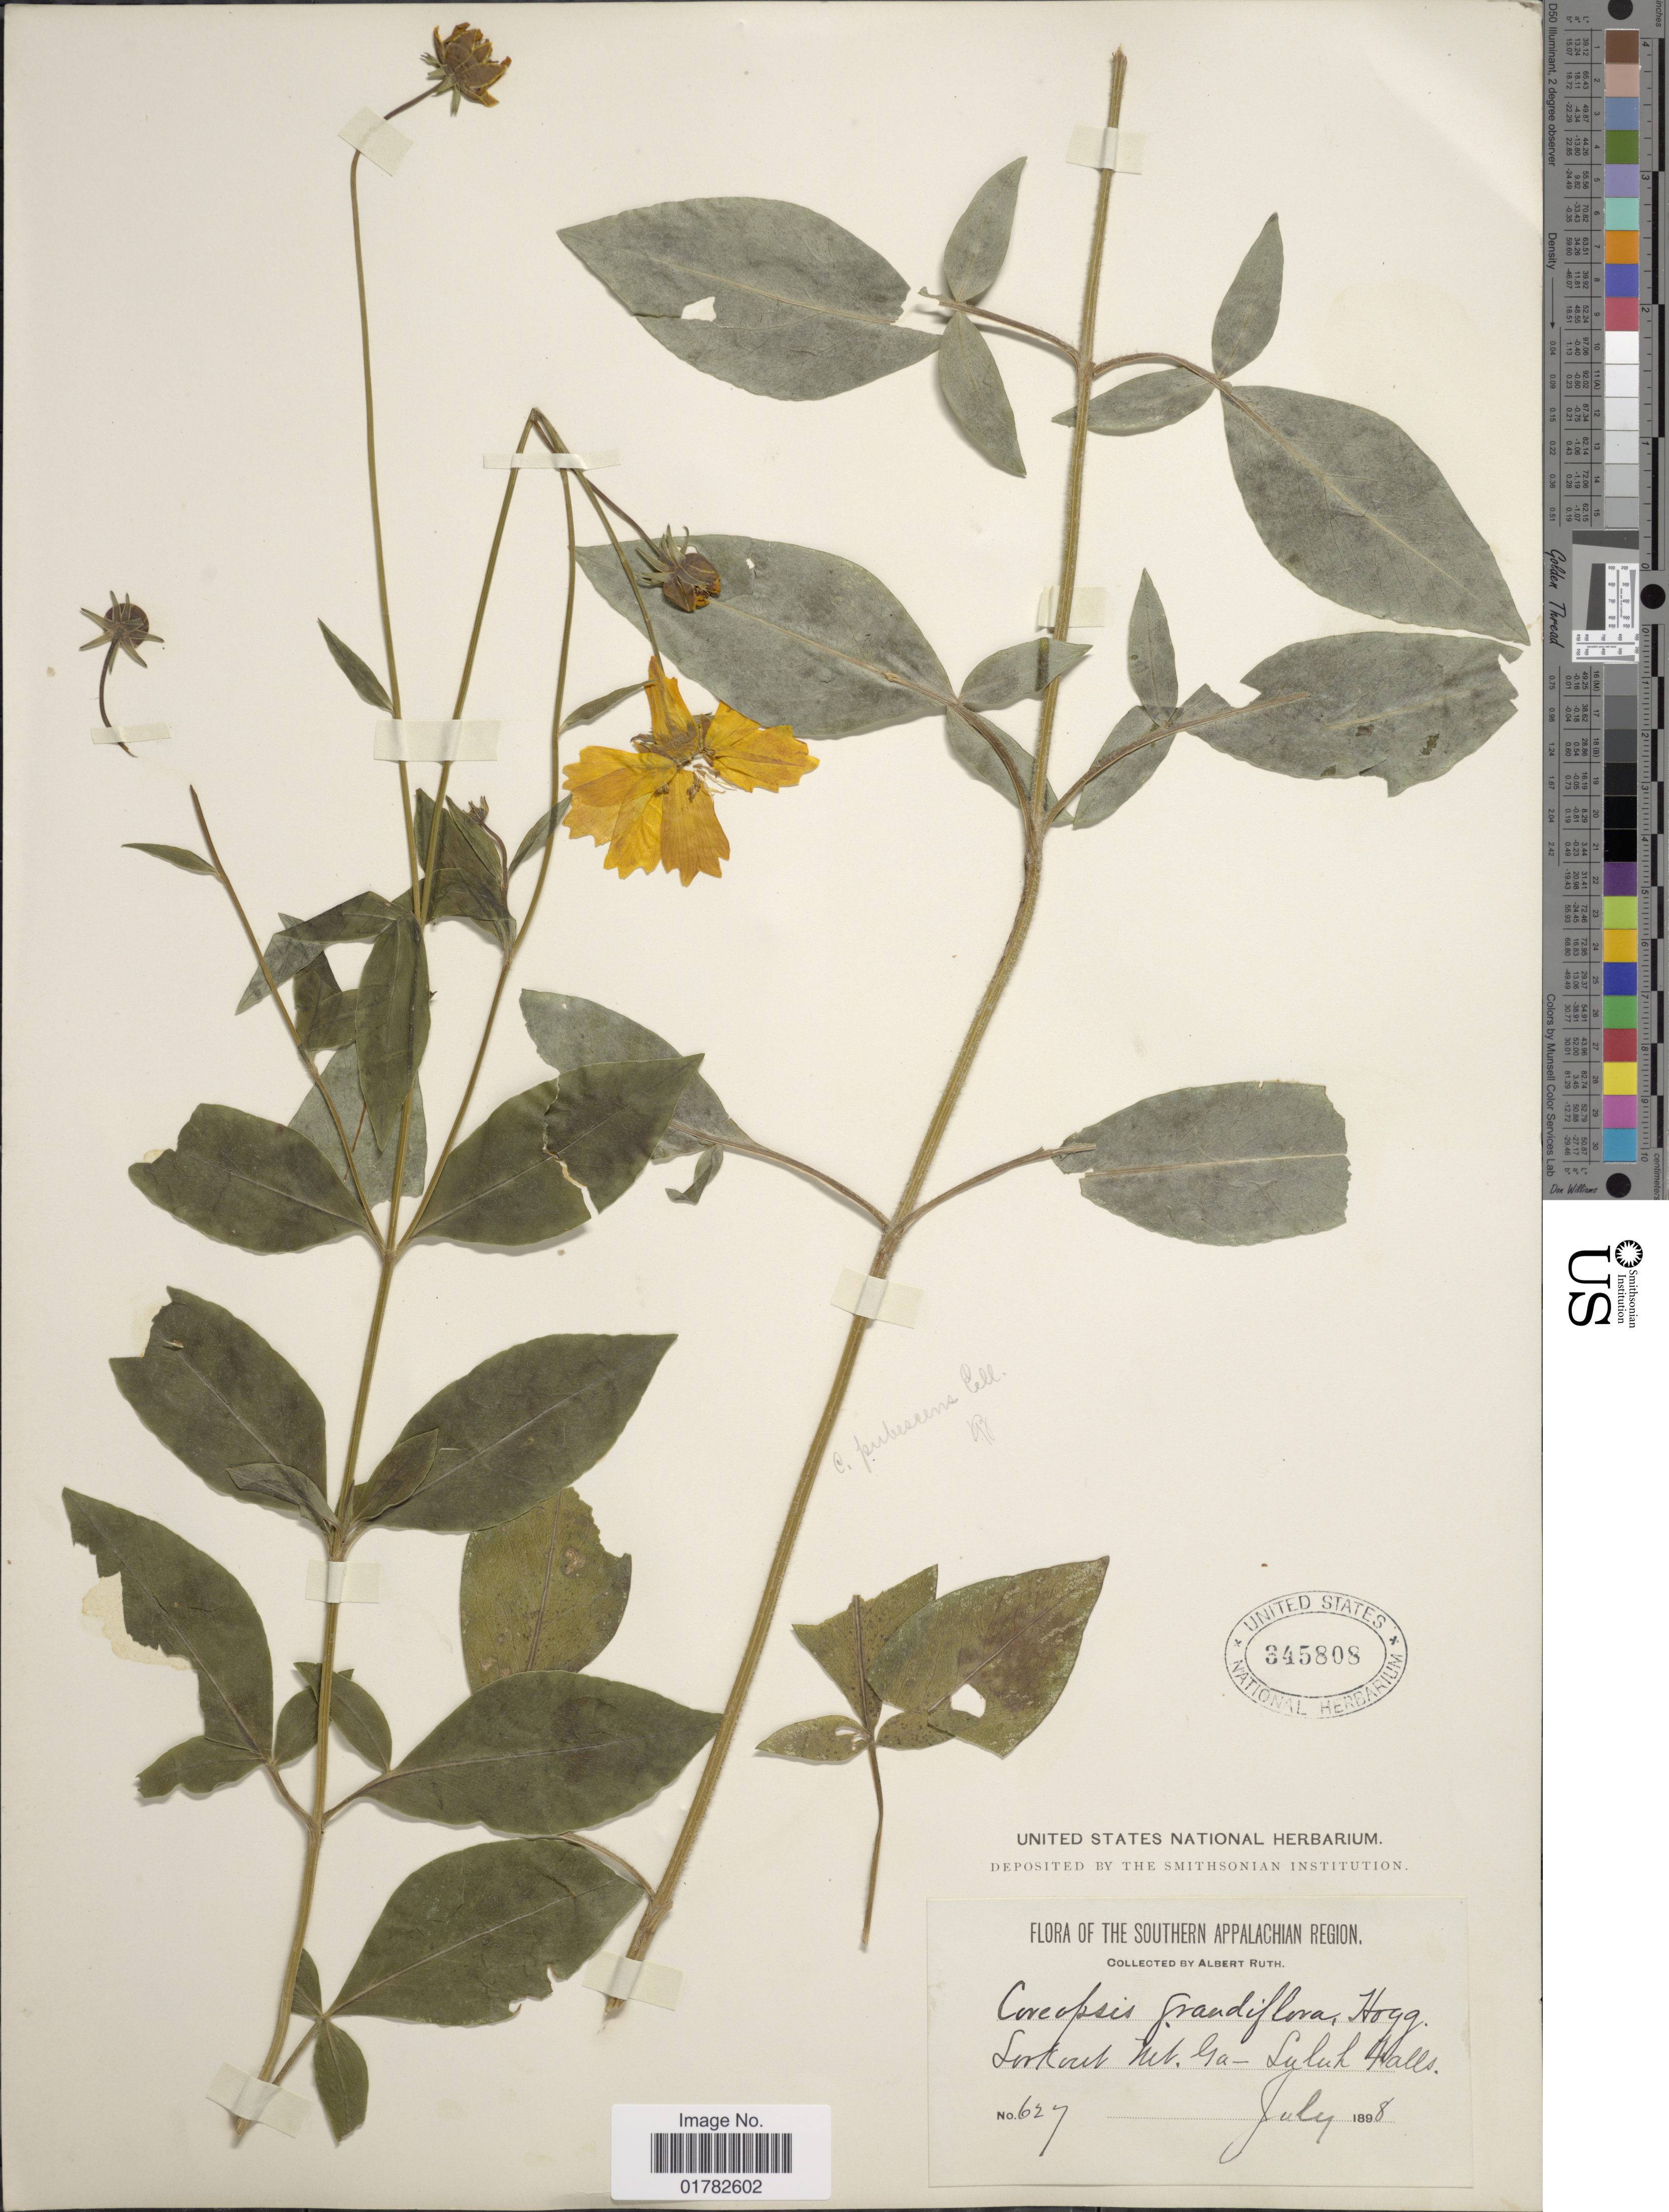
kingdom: Plantae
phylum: Tracheophyta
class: Magnoliopsida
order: Asterales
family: Asteraceae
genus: Coreopsis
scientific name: Coreopsis grandiflora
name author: Nutt.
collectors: A. Ruth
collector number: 627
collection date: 1898-07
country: United States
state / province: Georgia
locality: Southern Appalachian Region, Lookout Mt., Lulah Falls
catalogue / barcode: US 345808